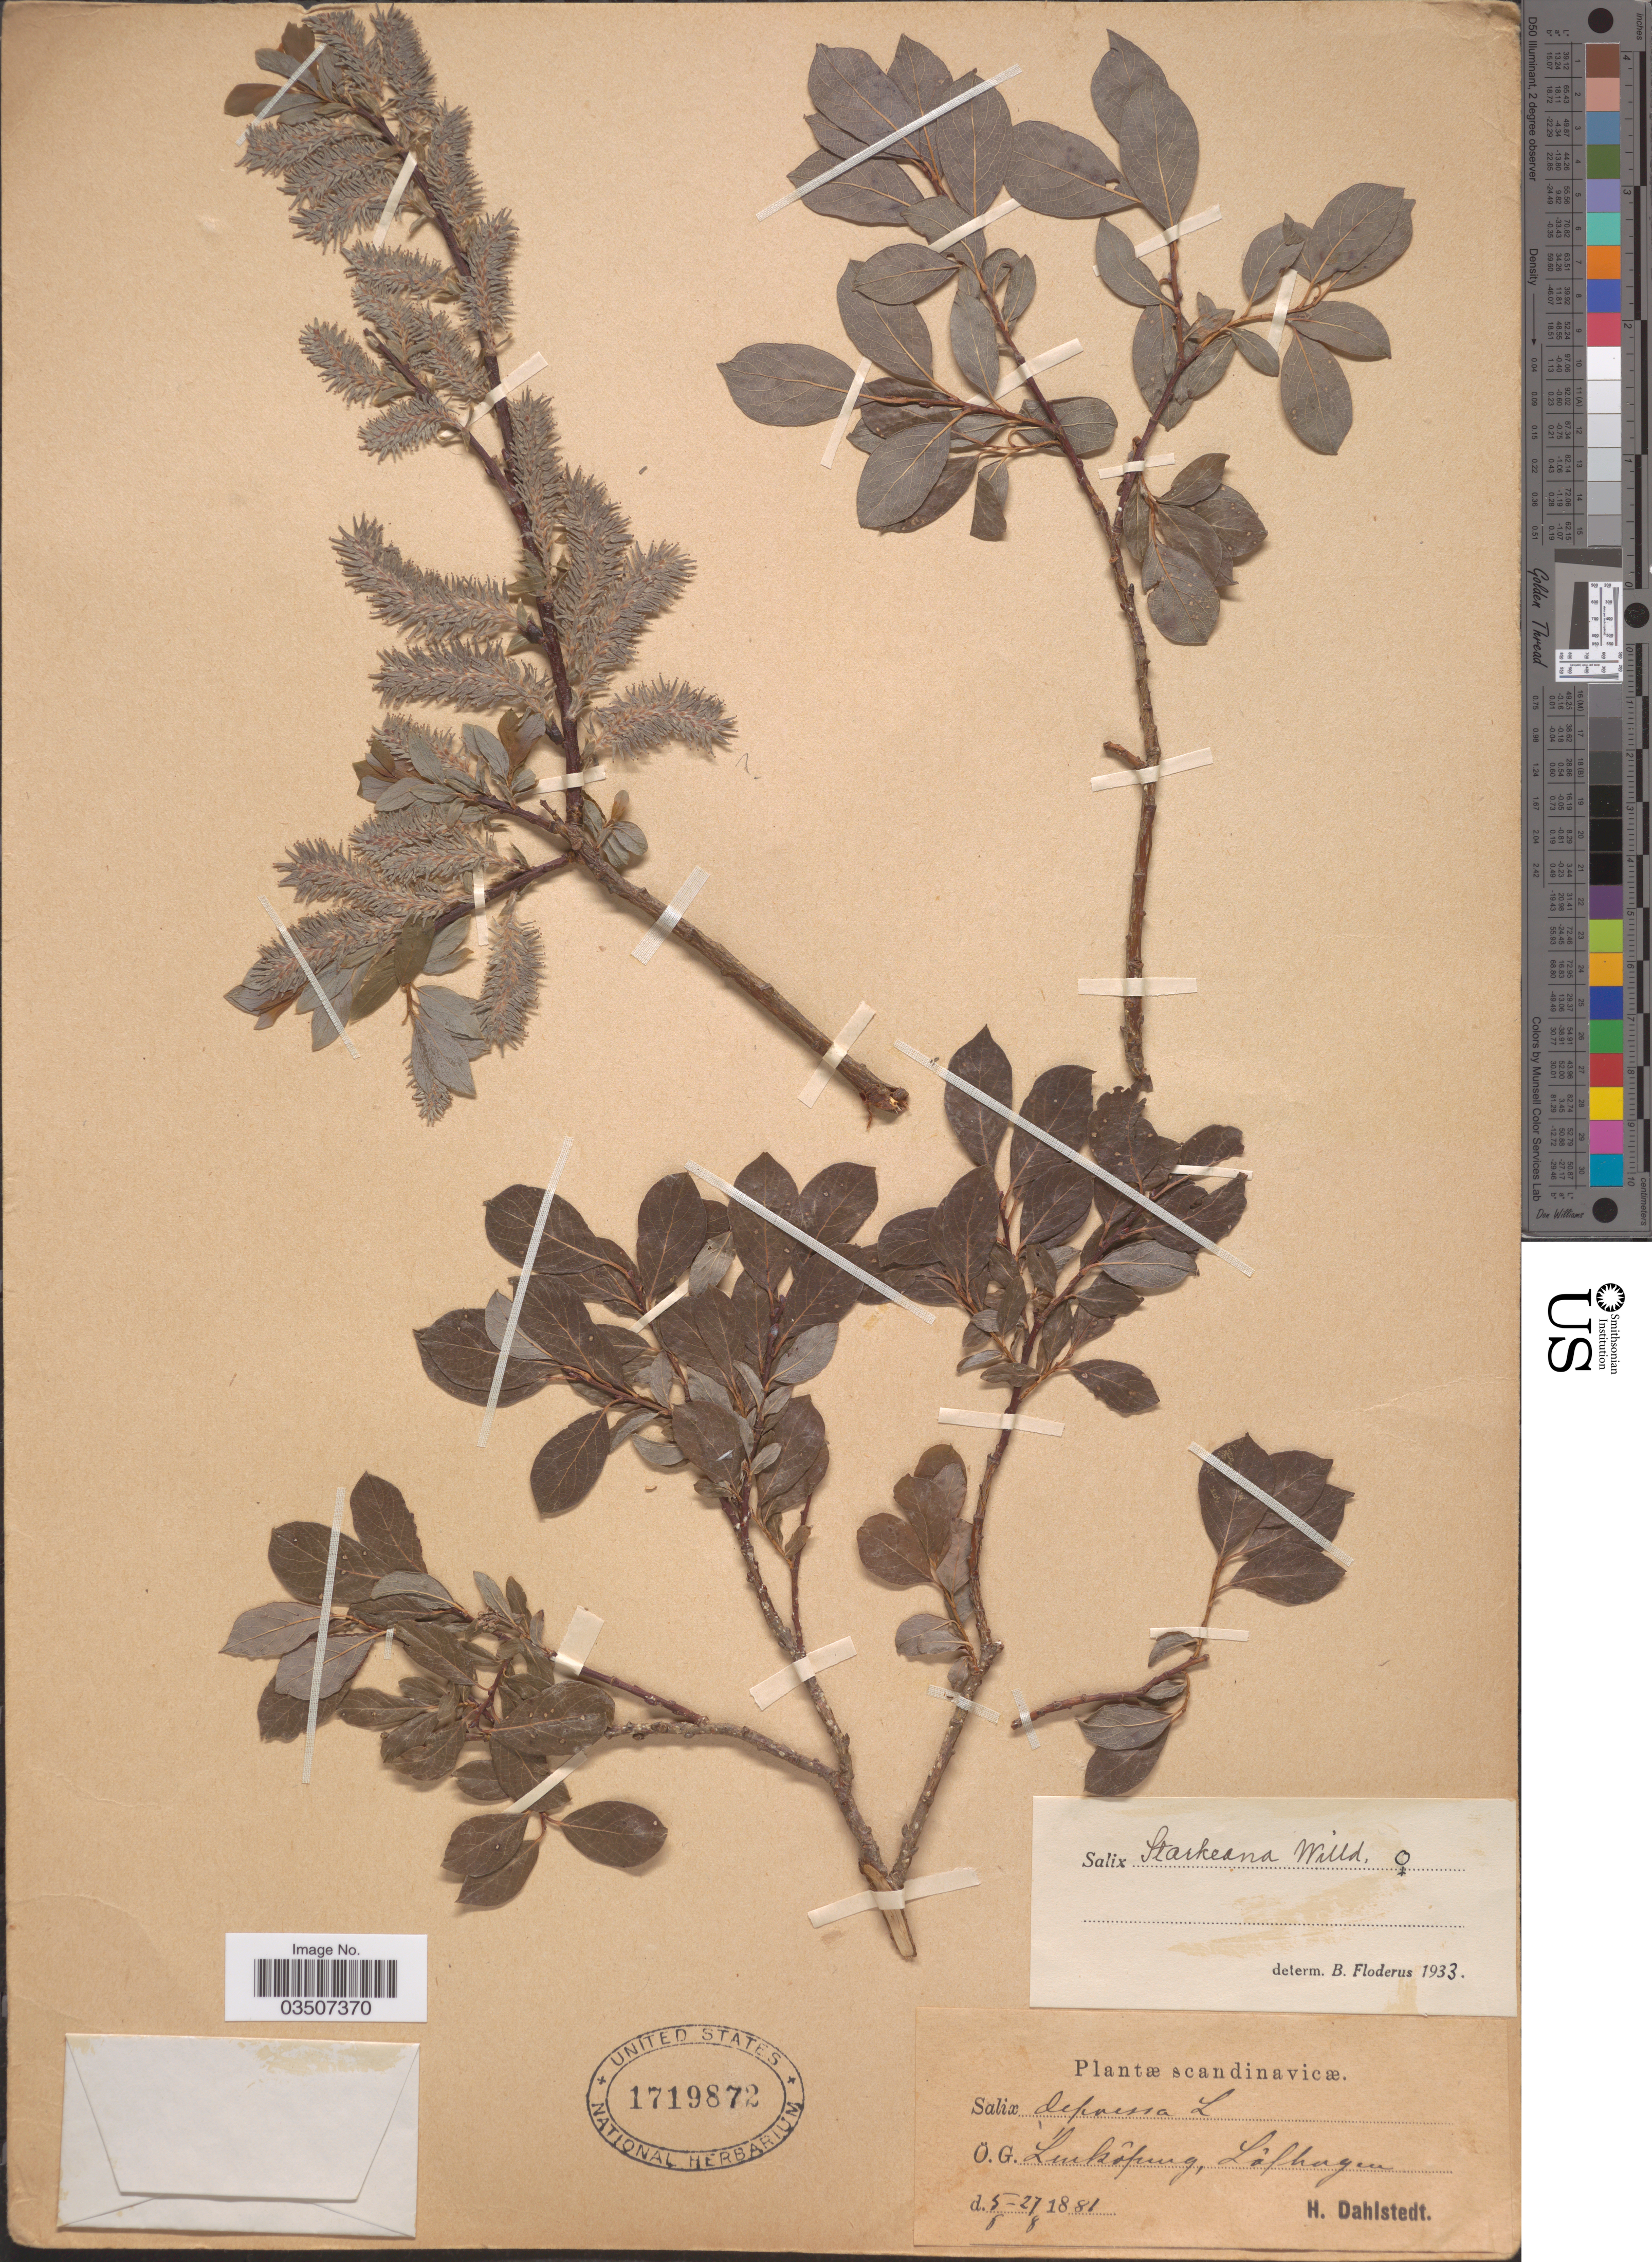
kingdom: Plantae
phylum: Tracheophyta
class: Magnoliopsida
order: Malpighiales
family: Salicaceae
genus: Salix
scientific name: Salix starkeana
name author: Willd.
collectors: H. G. Dahlstedt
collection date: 1881-05-27/1881-08-08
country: Sweden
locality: Scandinavicæ. Ö.G. Linkóping, Löfhagen [ = Lövhagen].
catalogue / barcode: US 1719872